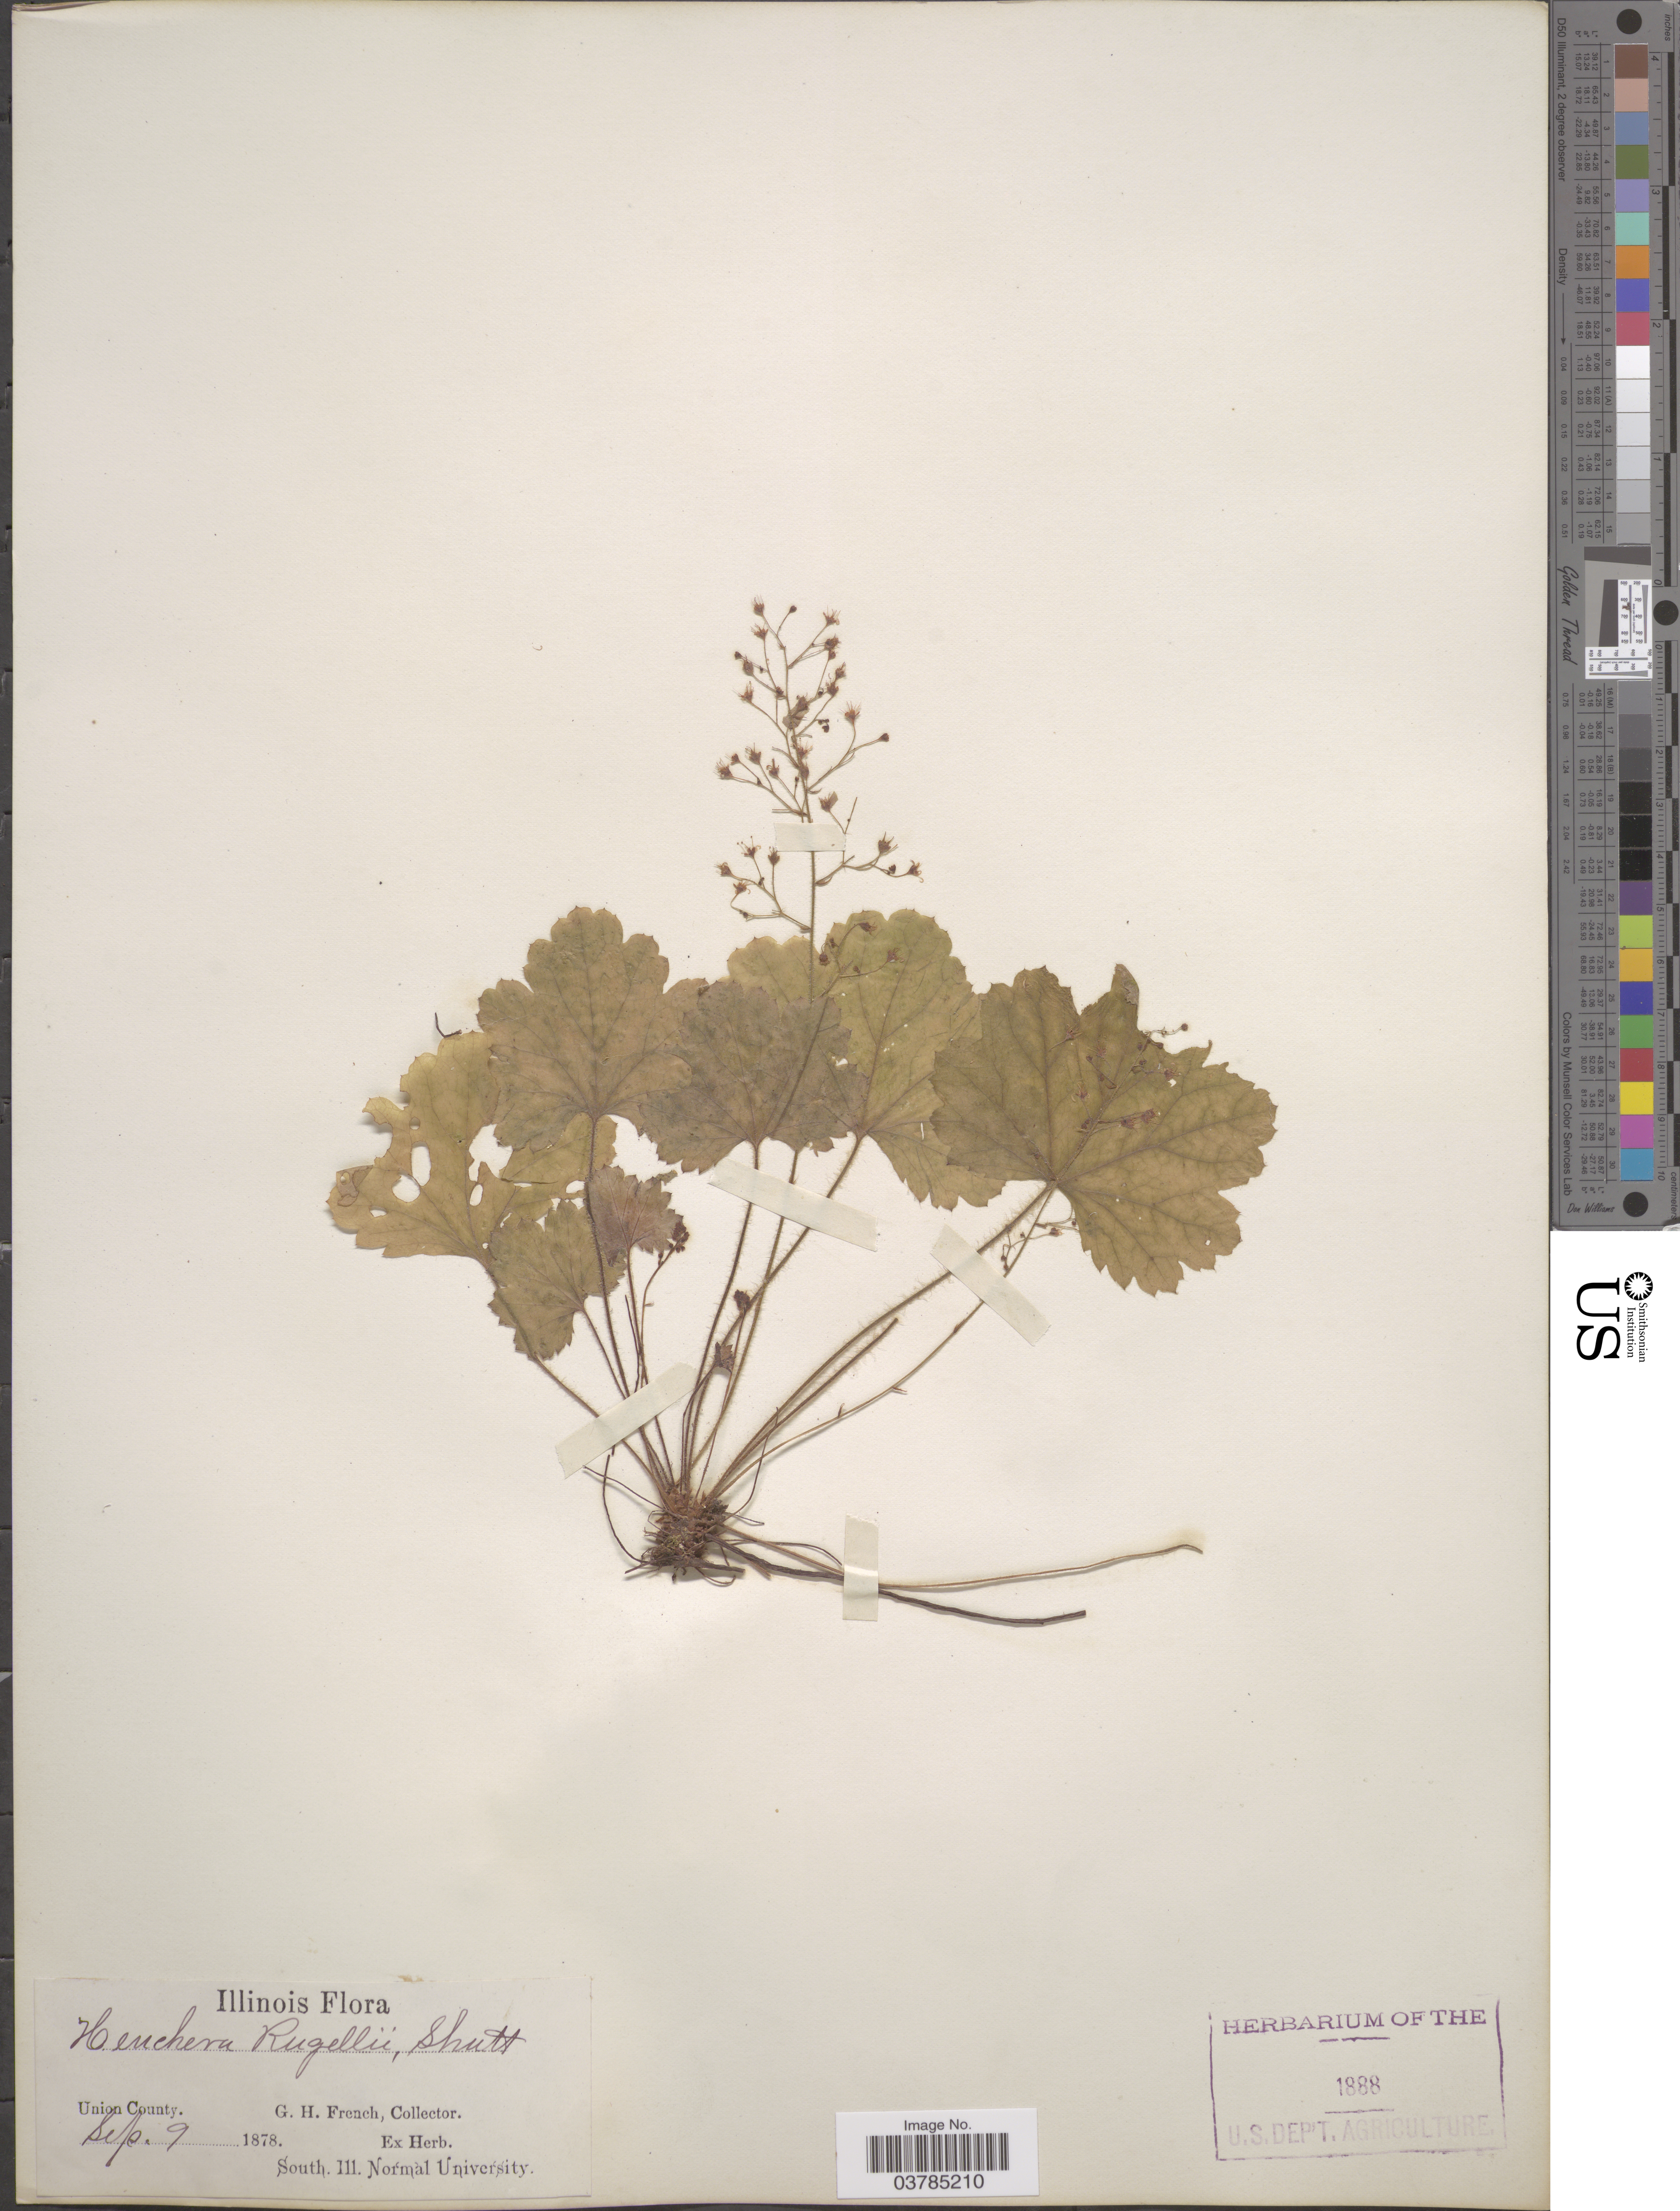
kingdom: Plantae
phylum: Tracheophyta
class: Magnoliopsida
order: Saxifragales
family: Saxifragaceae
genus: Heuchera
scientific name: Heuchera rugelii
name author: Shuttlew. ex Kunze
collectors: G. H. French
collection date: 1878-09-09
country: United States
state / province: Illinois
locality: Union County.